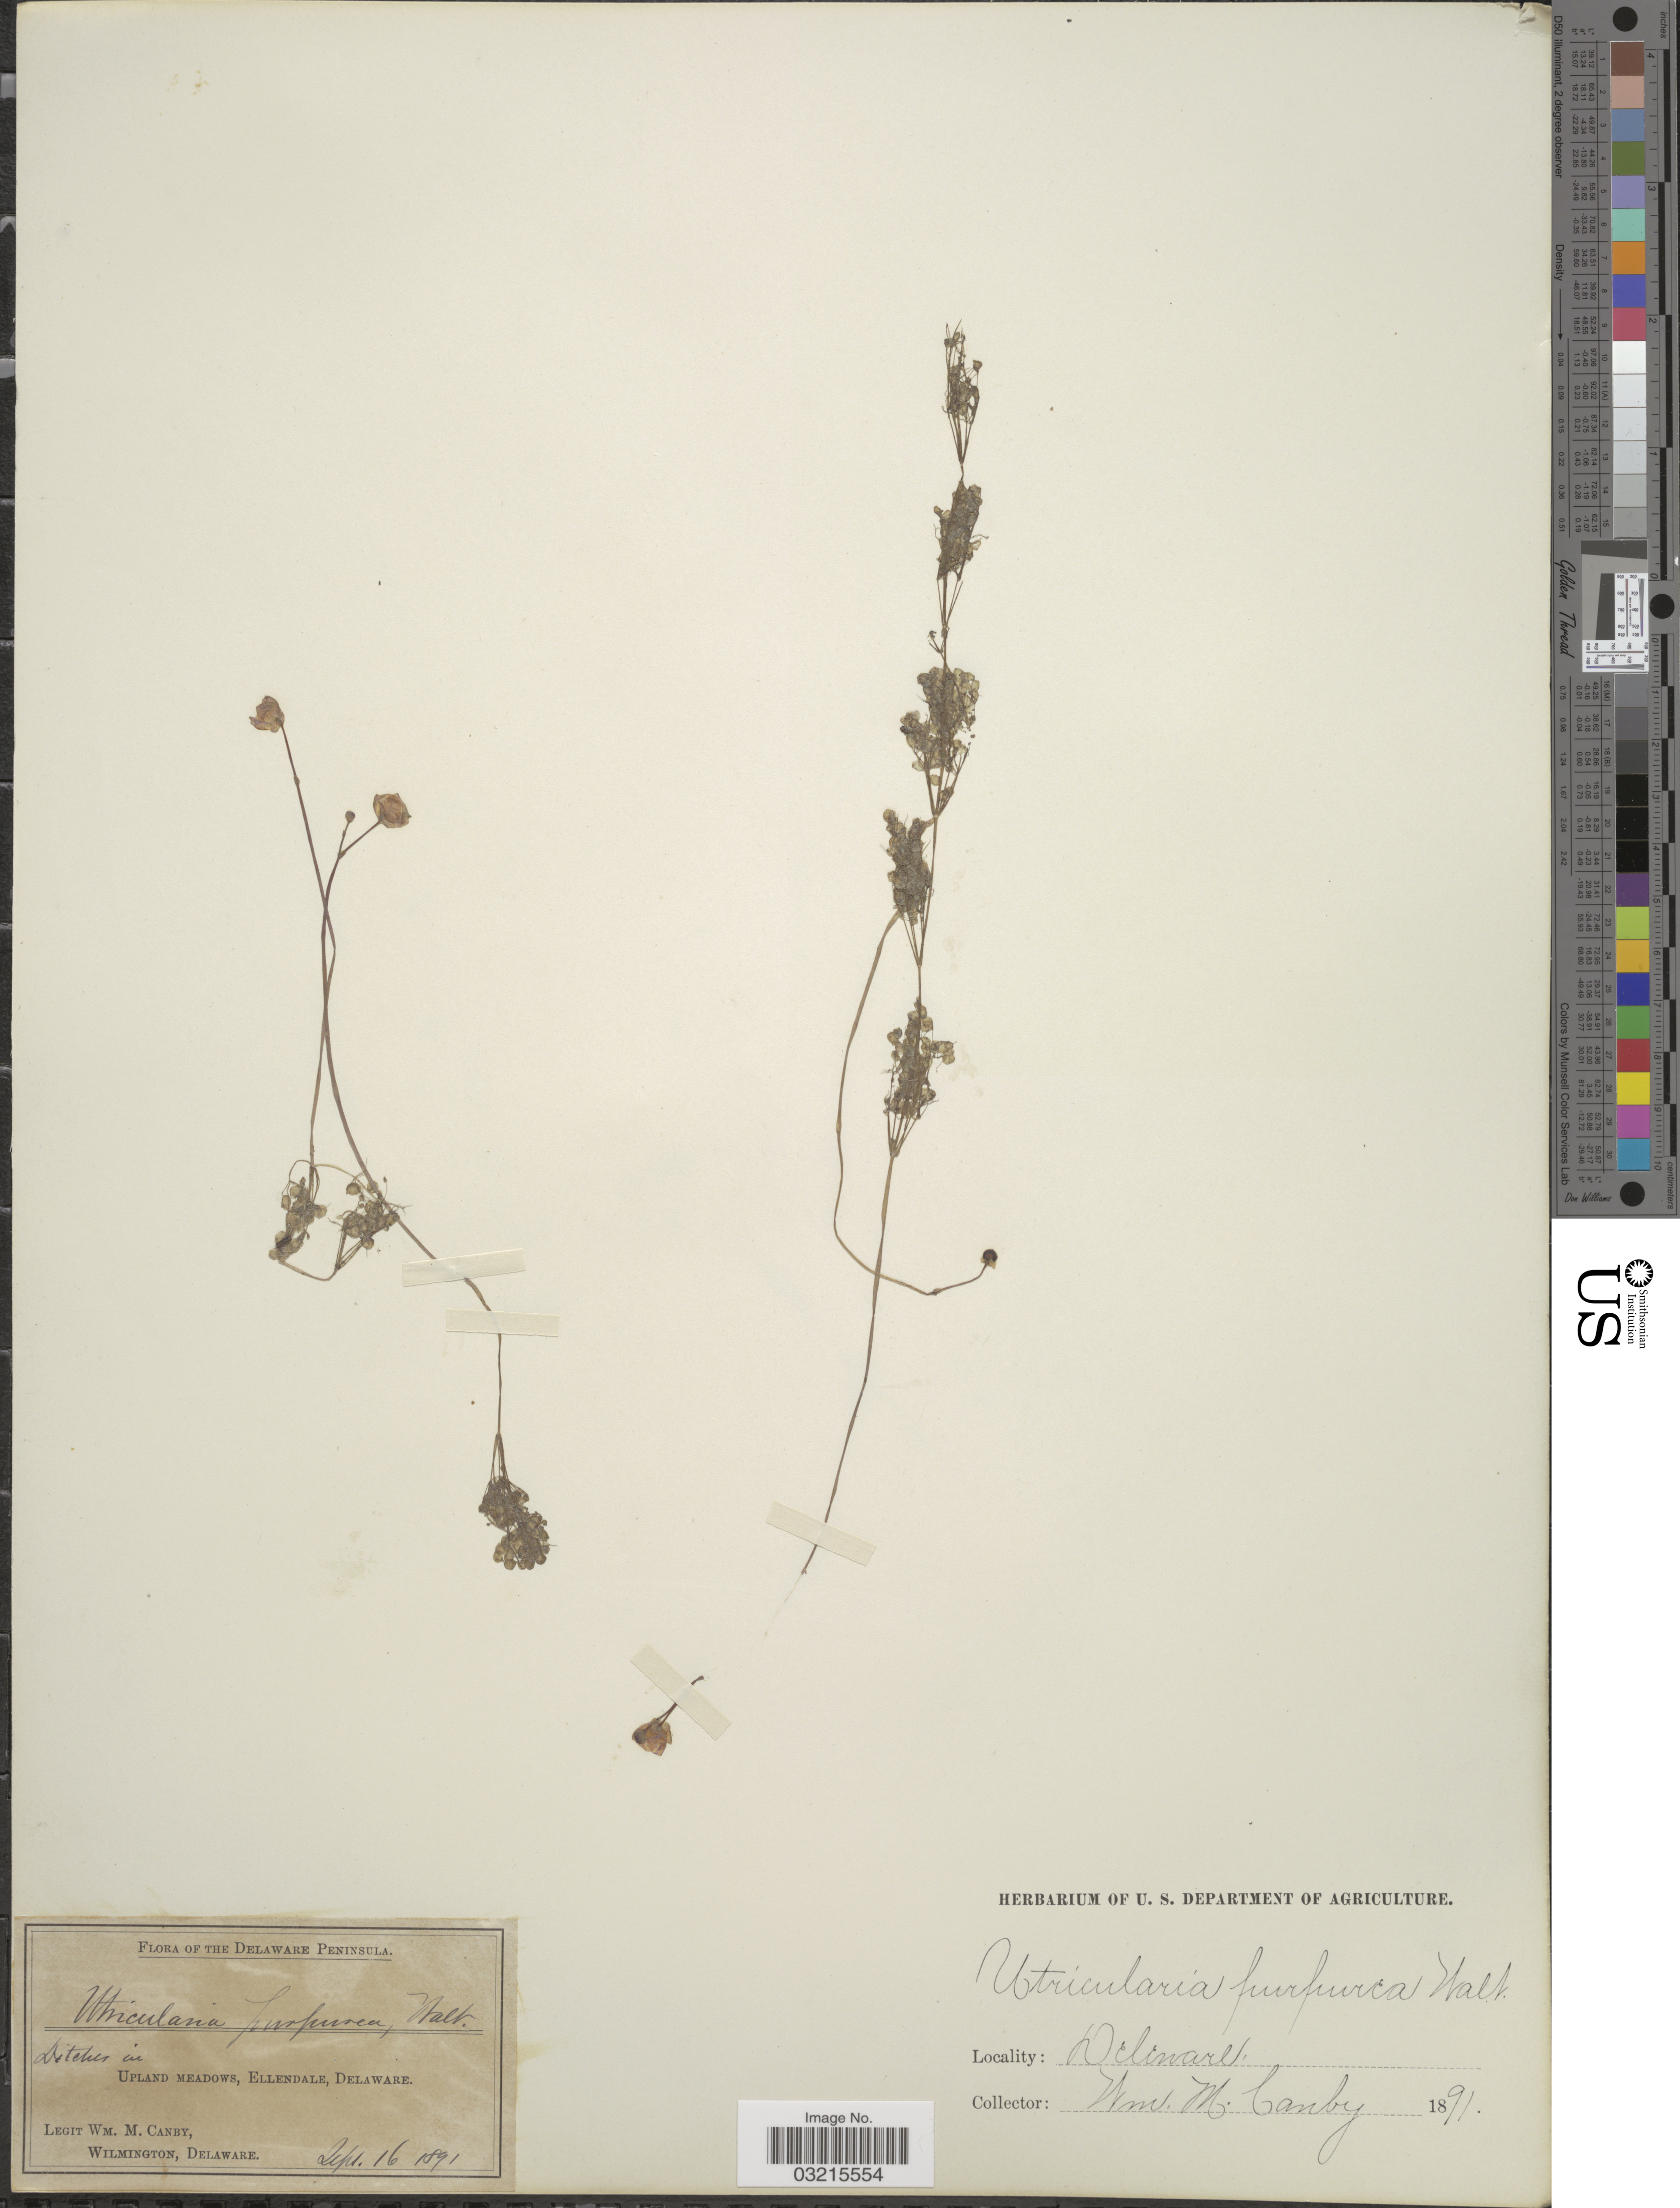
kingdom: Plantae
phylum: Tracheophyta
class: Magnoliopsida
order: Lamiales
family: Lentibulariaceae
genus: Utricularia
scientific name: Utricularia purpurea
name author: Walter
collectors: W. M. Canby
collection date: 1891-09-16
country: United States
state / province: Delaware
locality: The Delaware Peninsula, Upland meadows, Ellendale.